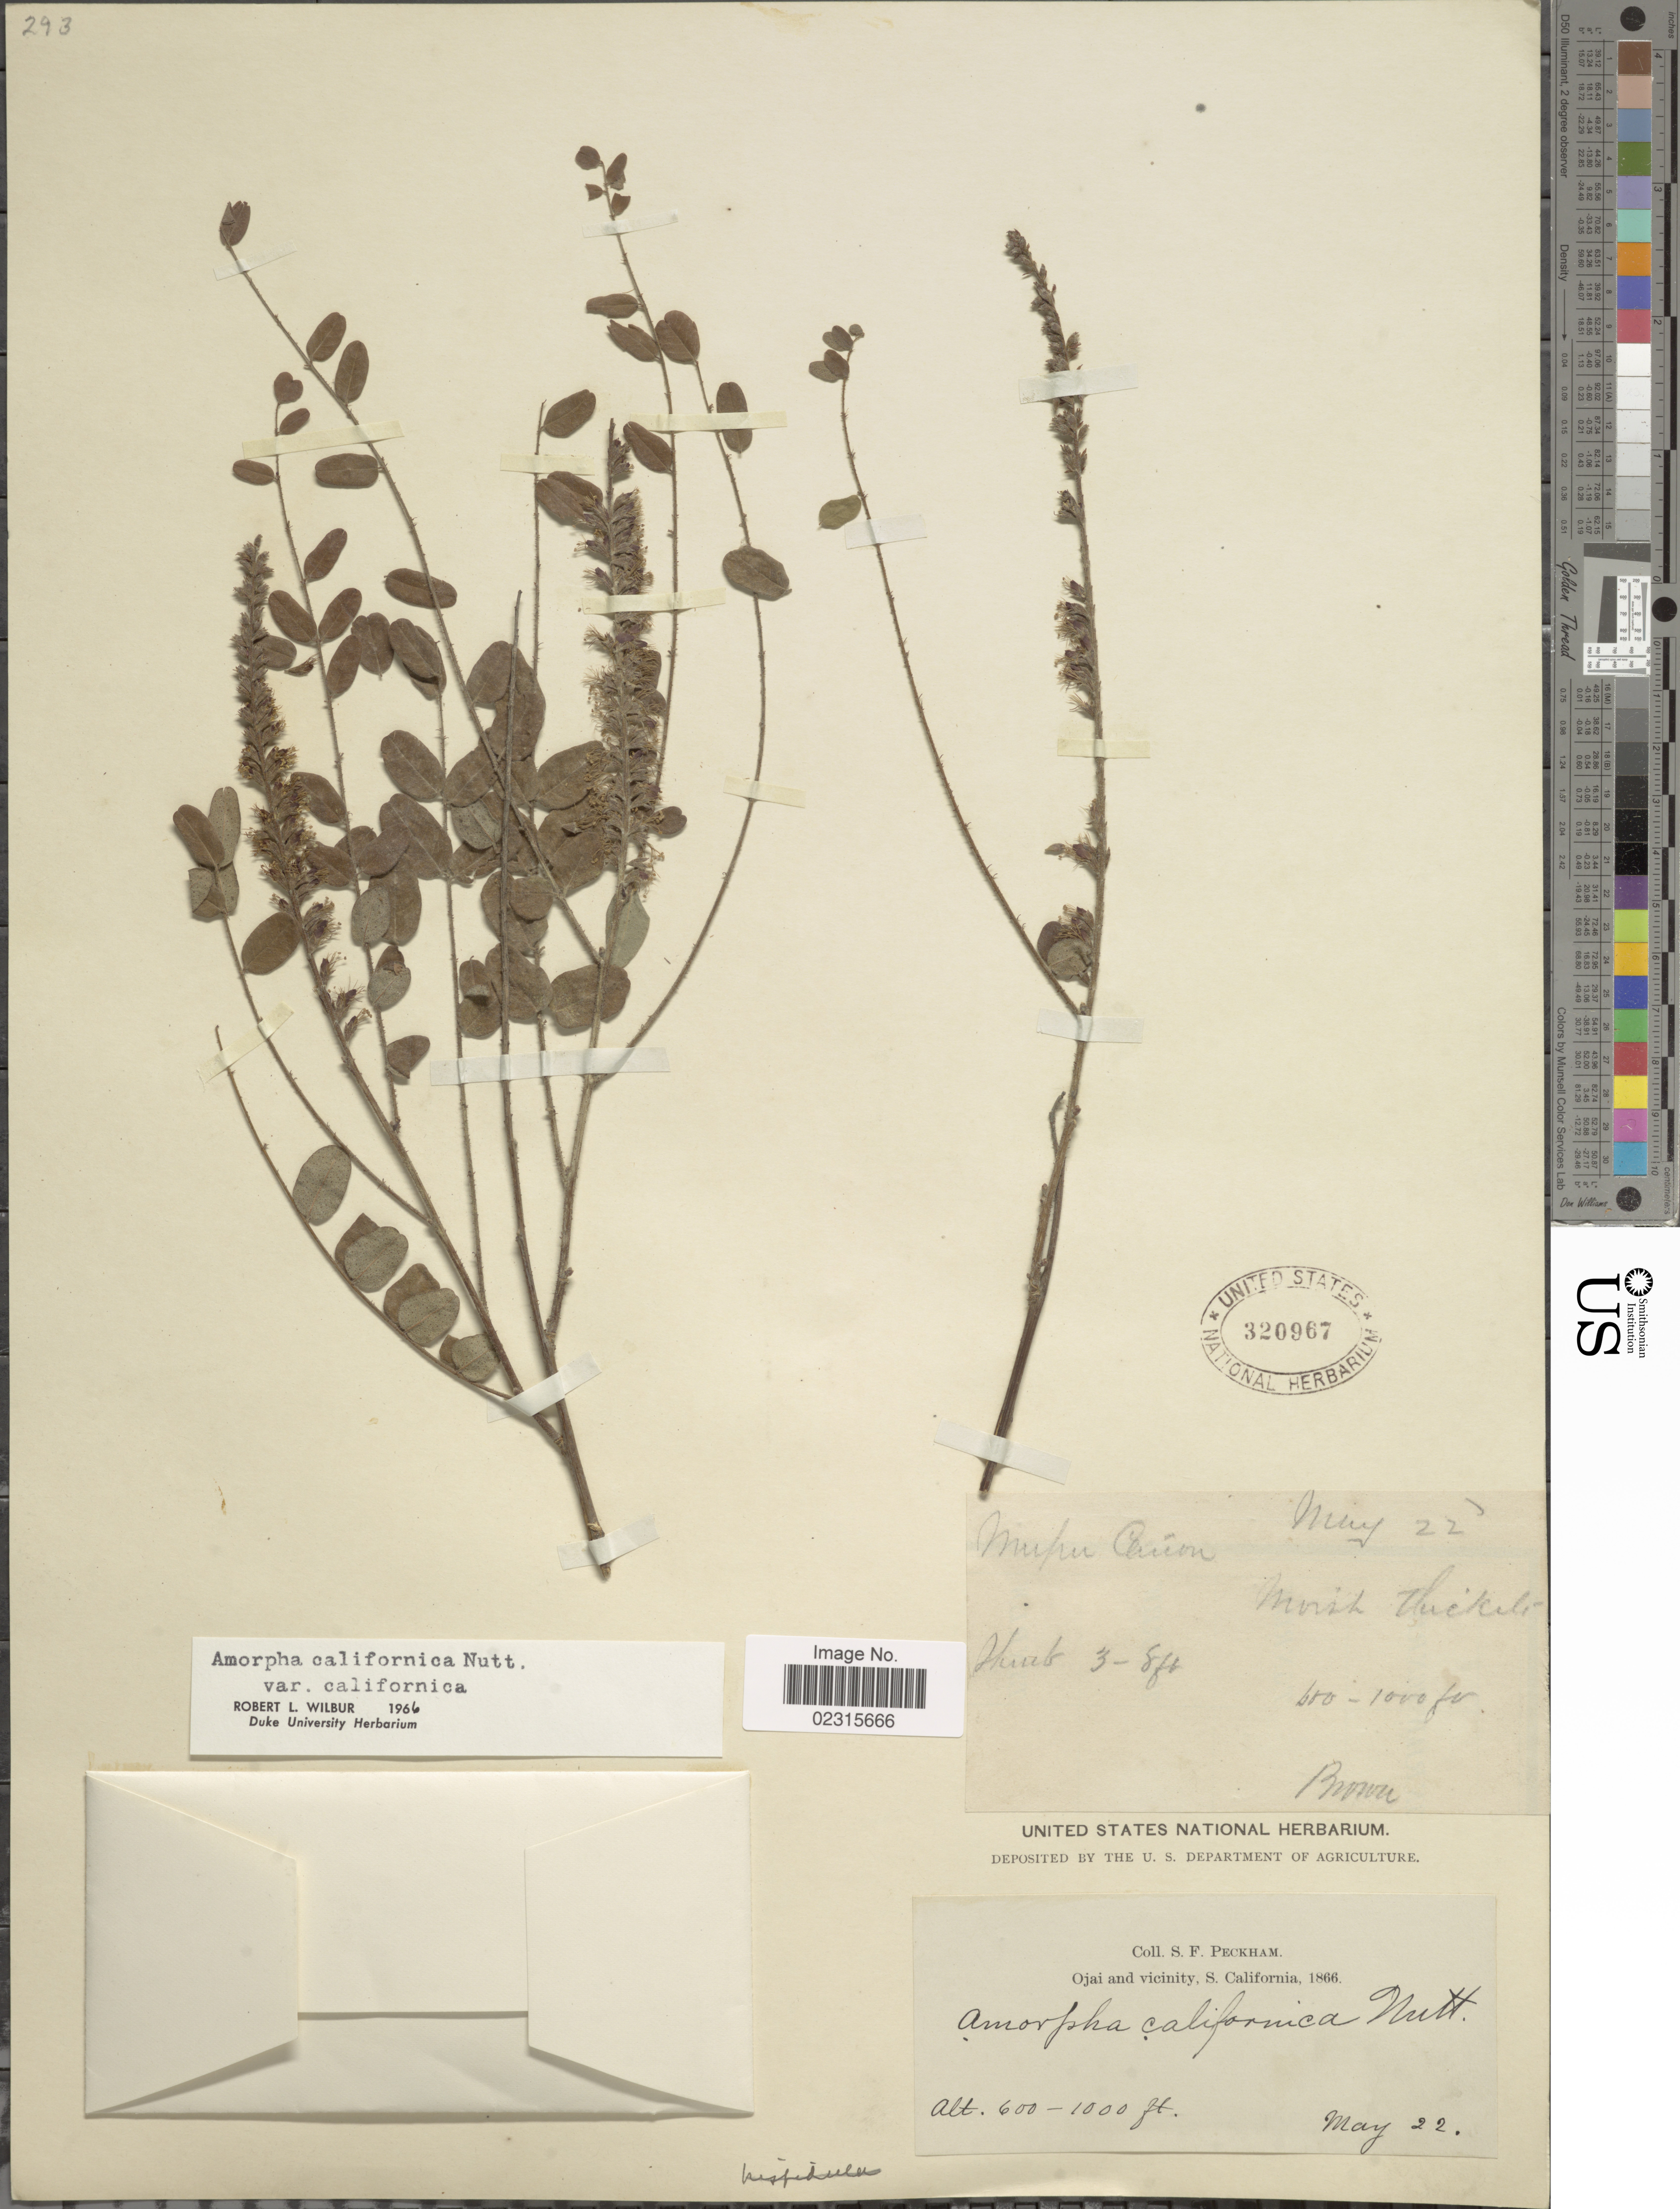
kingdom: Plantae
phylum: Tracheophyta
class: Magnoliopsida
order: Fabales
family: Fabaceae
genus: Amorpha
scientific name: Amorpha californica var. californica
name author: Nutt.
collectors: S. Peckham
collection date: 1866-05-20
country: United States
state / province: California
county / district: Ventura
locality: Ojai and vicinity, S. California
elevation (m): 183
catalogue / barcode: US 320967